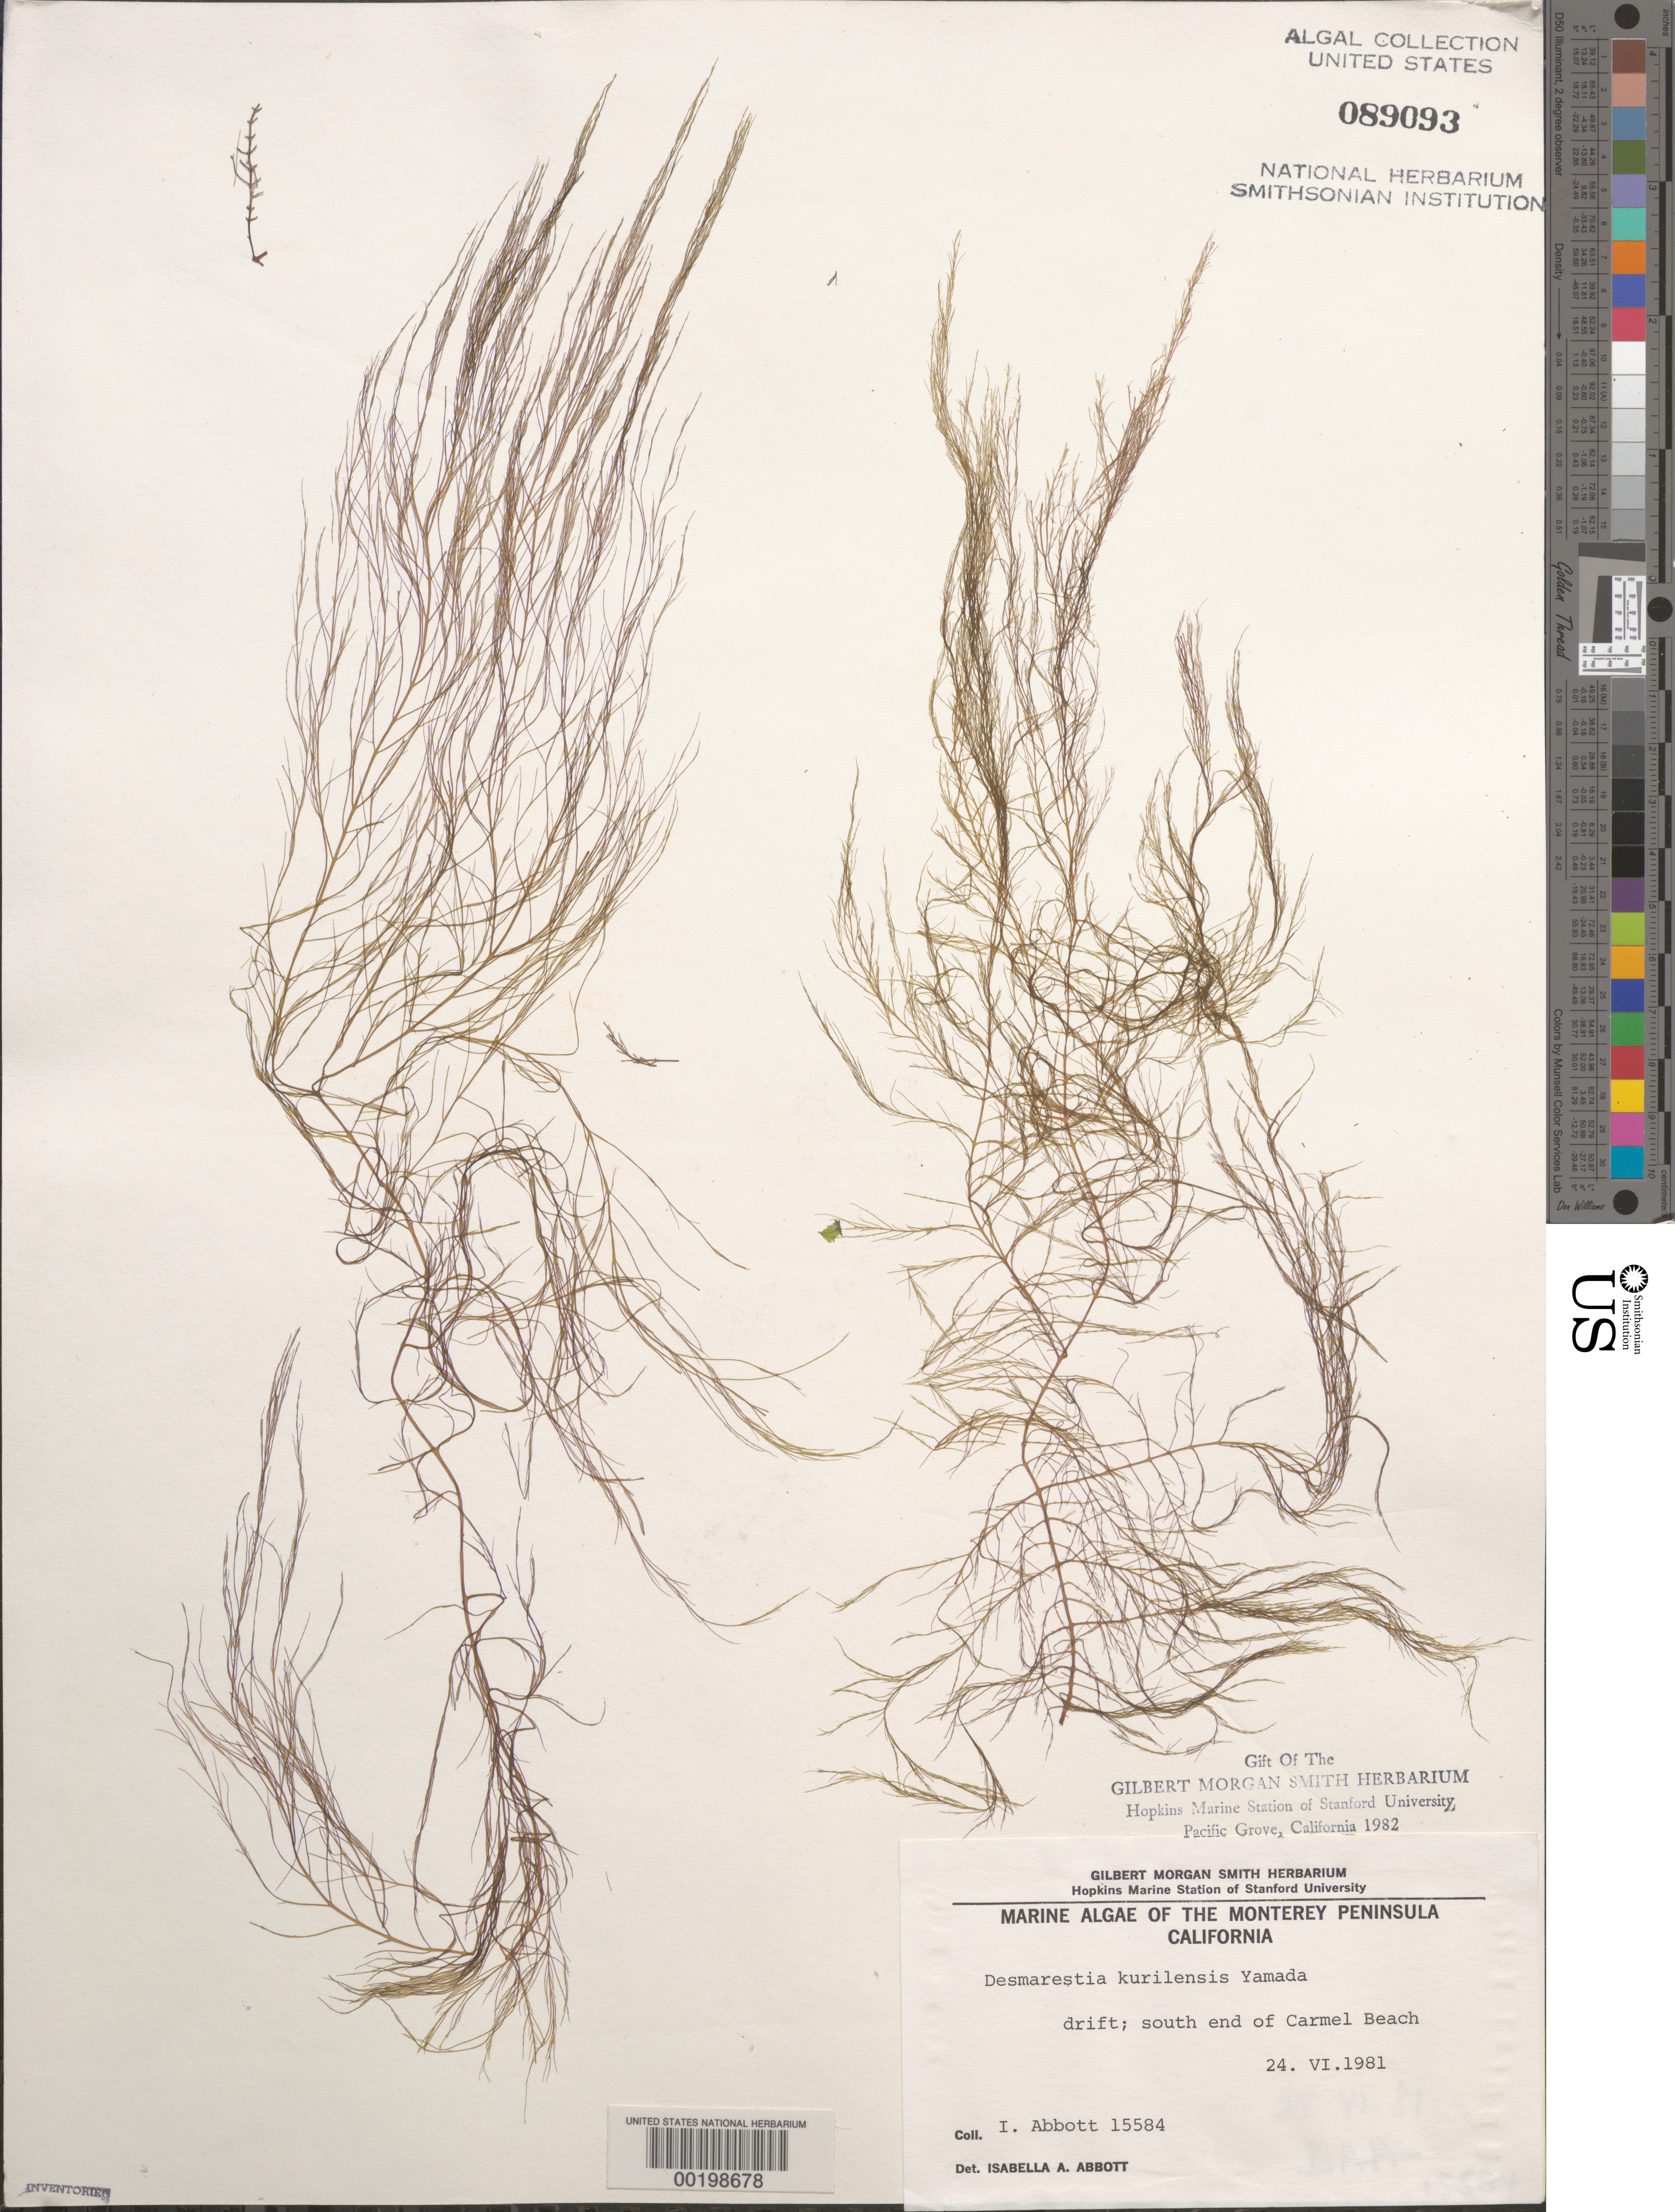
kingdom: Chromista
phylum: Ochrophyta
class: Phaeophyceae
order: Desmarestiales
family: Desmarestiaceae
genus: Desmarestia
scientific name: Desmarestia kurilensis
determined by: Abbott, Isabella A.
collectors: I. A. Abbott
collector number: IAA 15584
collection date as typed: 24 Jun 1981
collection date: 1981-06-24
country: United States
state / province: California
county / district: Monterey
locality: Carmel Beach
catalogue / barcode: US 89093